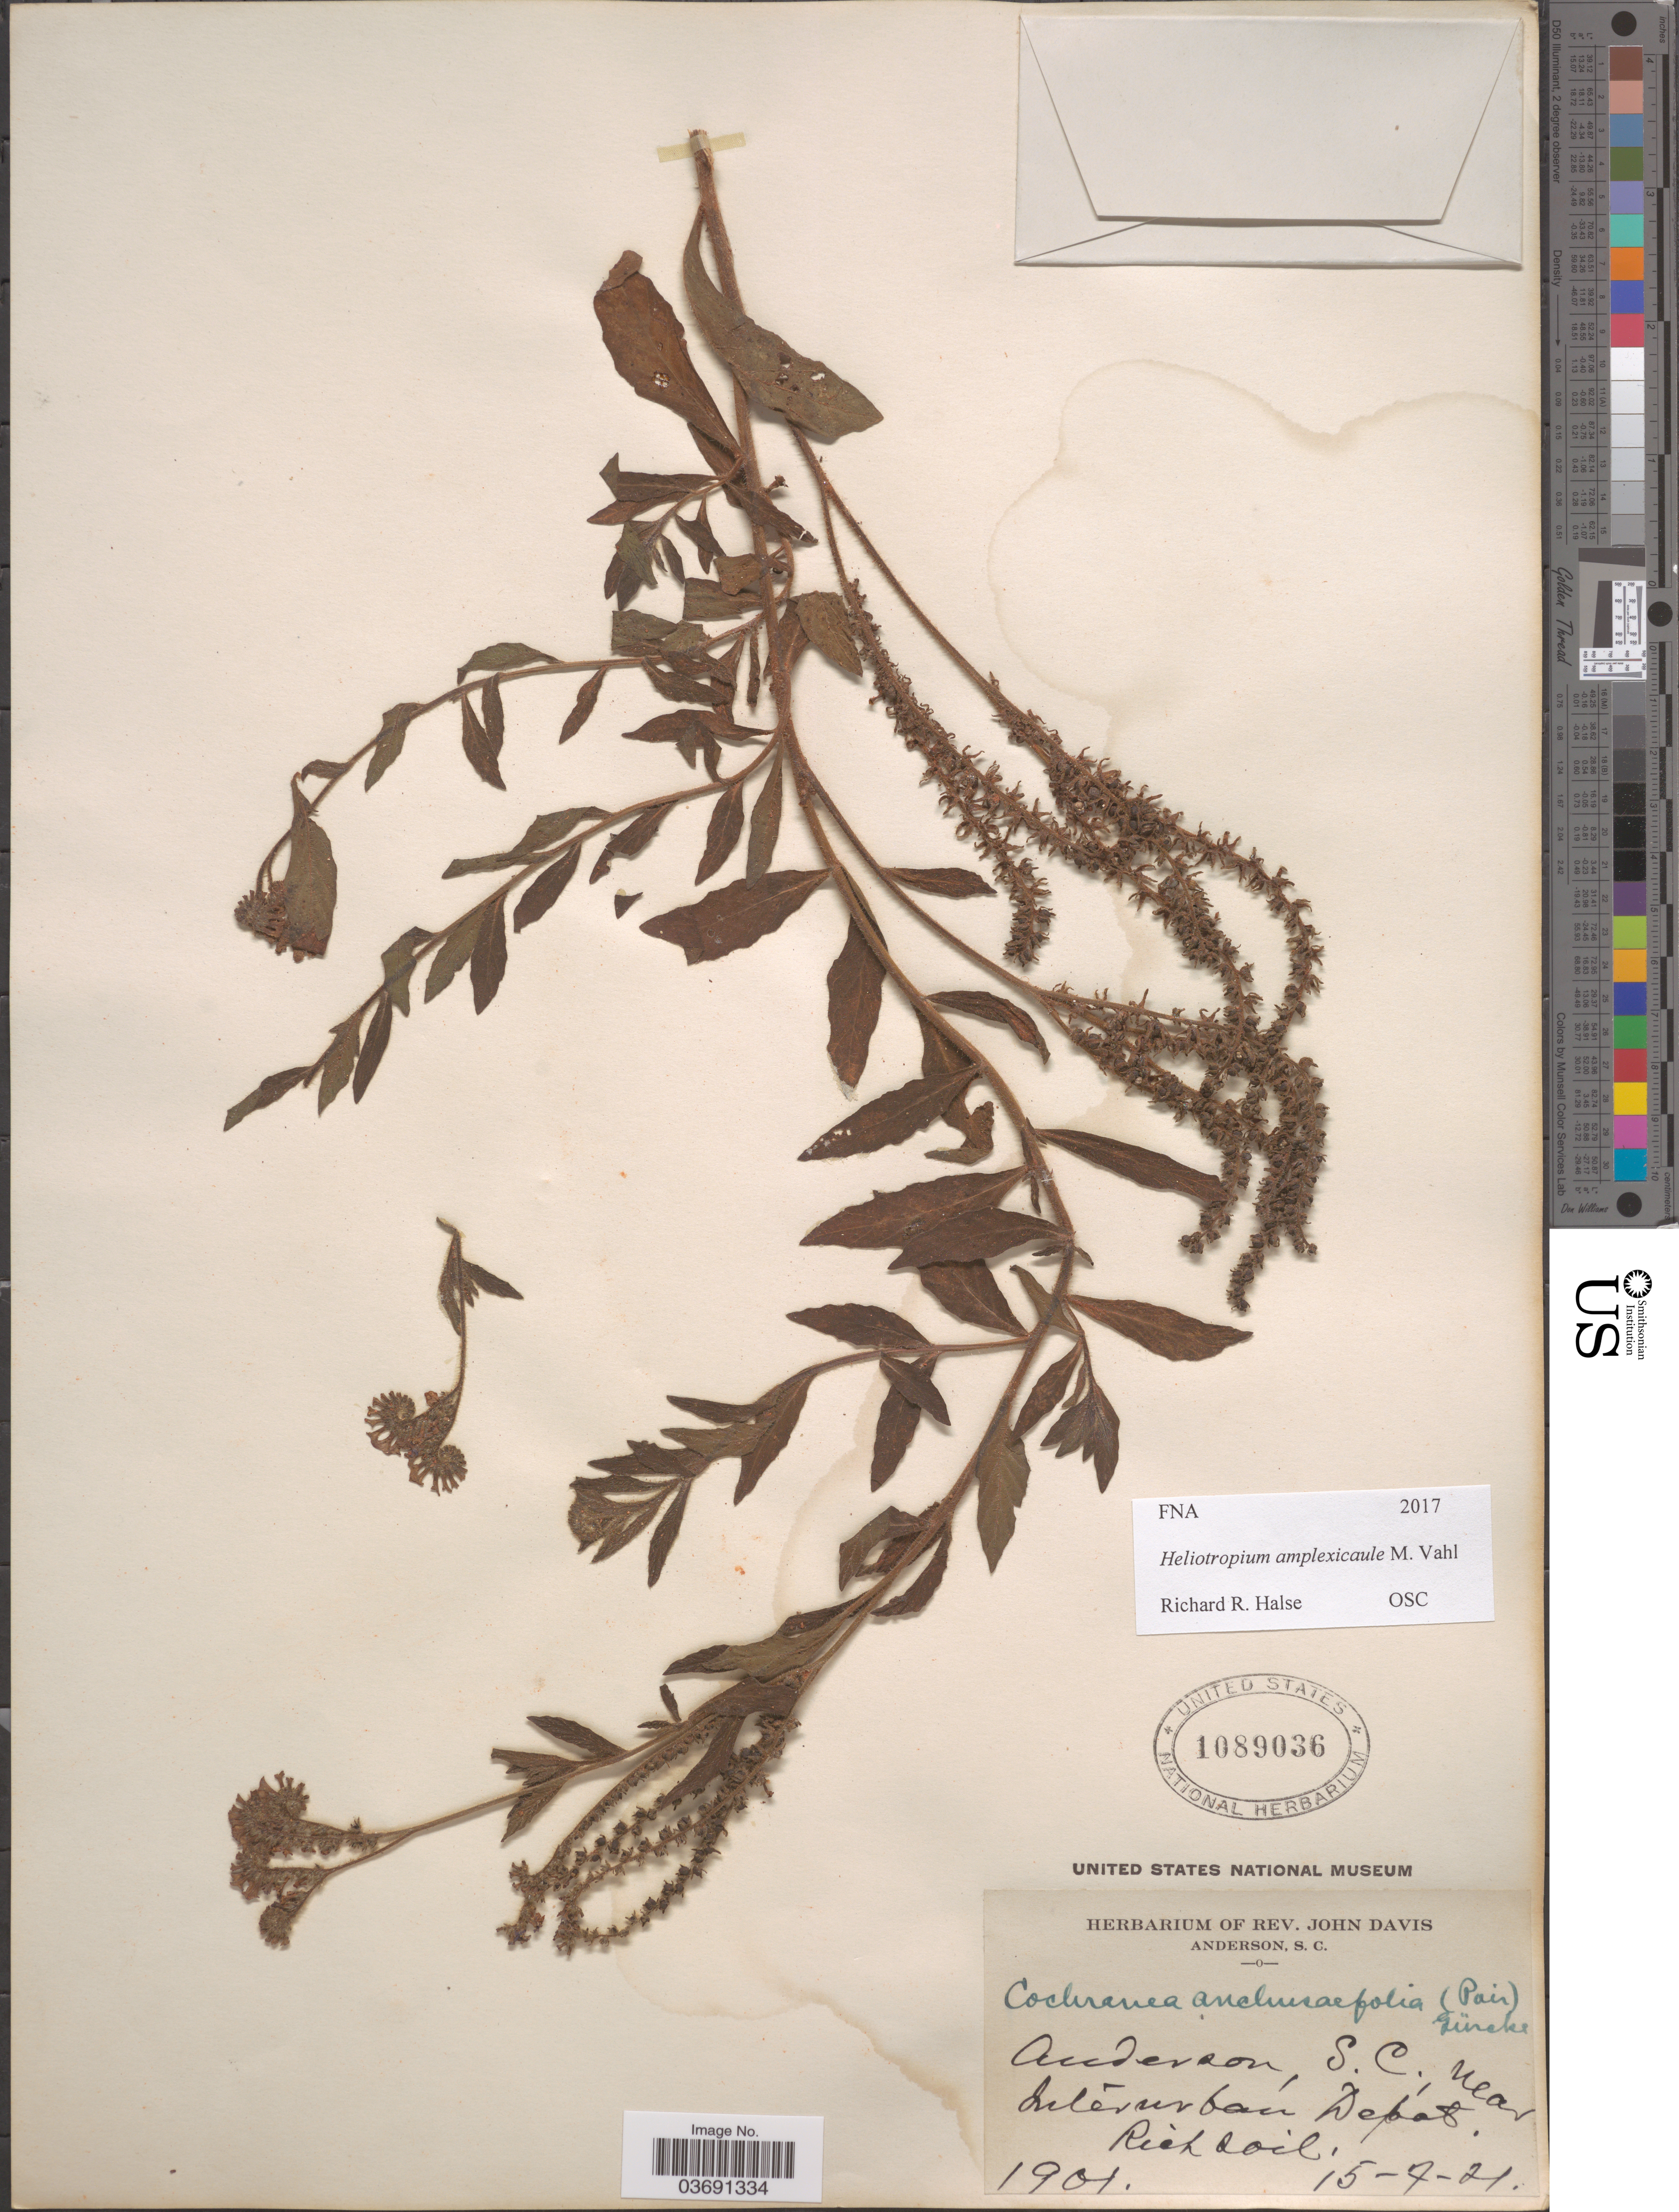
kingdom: Plantae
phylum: Tracheophyta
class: Magnoliopsida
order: Boraginales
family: Heliotropiaceae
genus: Heliotropium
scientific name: Heliotropium amplexicaule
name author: Vahl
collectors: ex herb. Rev. John Davis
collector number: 1901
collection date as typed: Transcribed d/m/y: 15/7/21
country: United States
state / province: South Carolina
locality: Anderson, near Interurban Depot.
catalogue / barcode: US 1089036